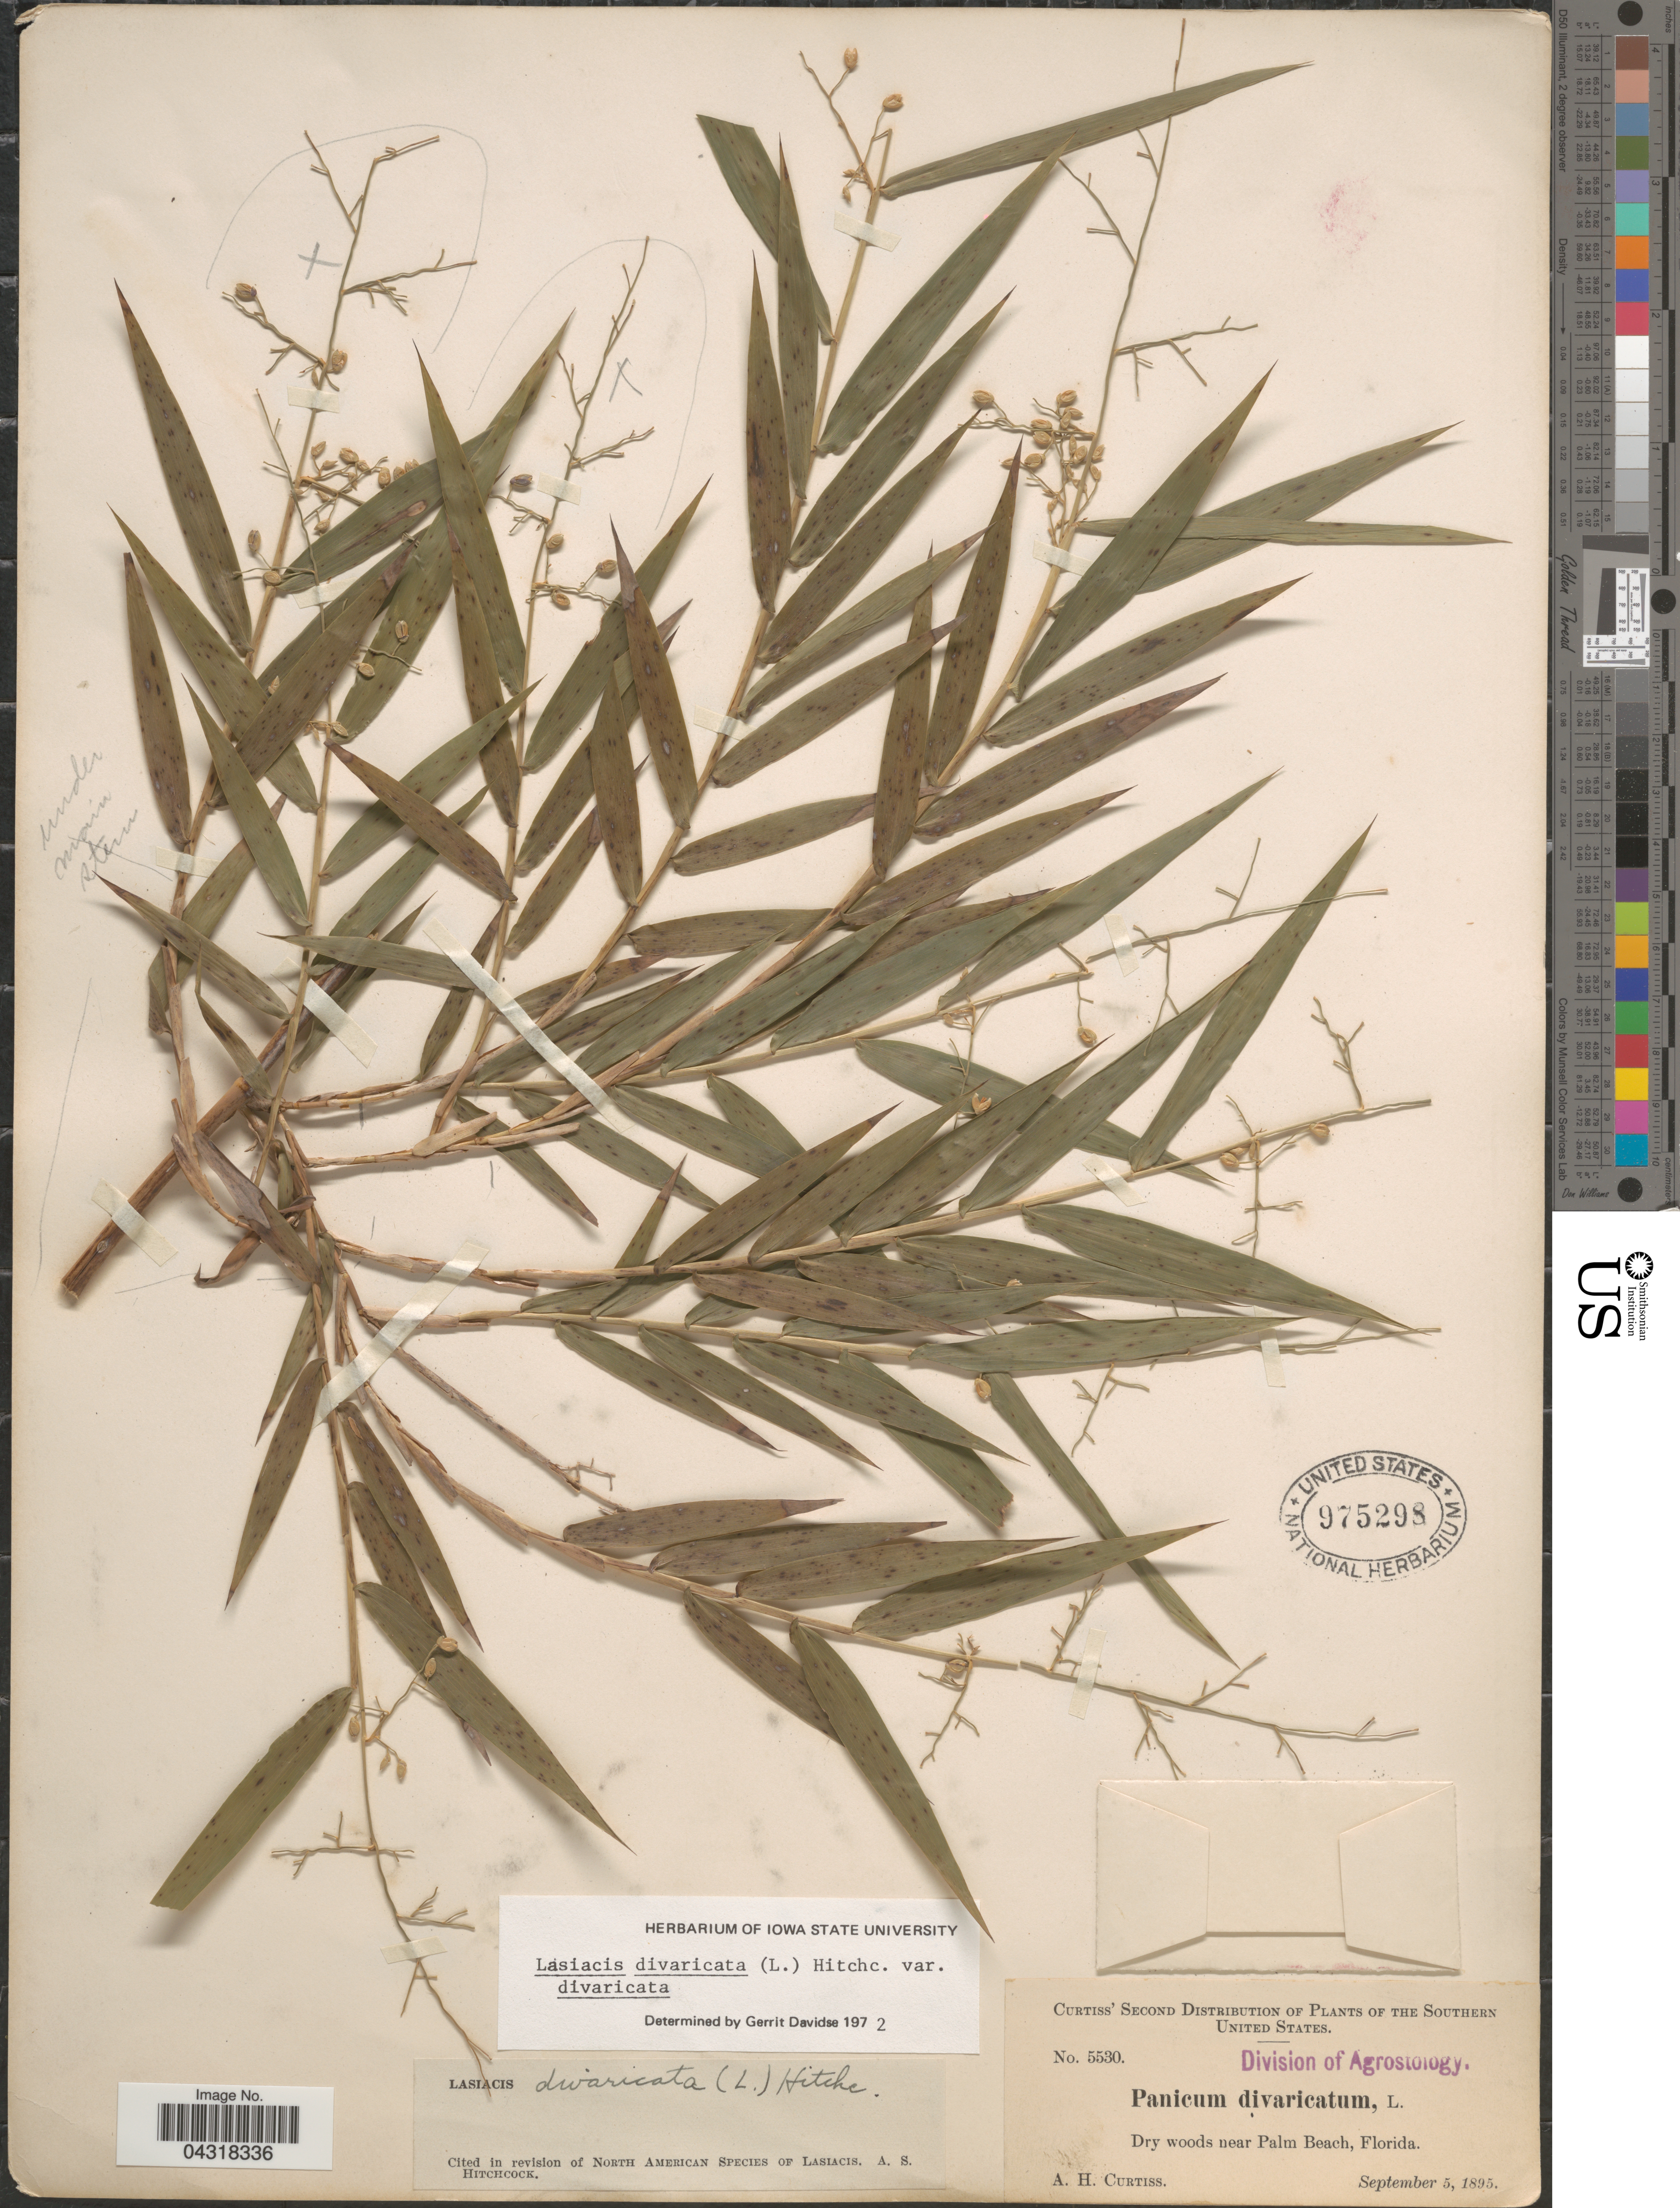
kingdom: Plantae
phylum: Tracheophyta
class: Liliopsida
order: Poales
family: Poaceae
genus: Lasiacis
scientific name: Lasiacis divaricata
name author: (L.) Hitchc.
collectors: A. H. Curtiss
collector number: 5530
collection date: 1895-09-05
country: United States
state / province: Florida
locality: The Southern United States. Dry woods near Palm Beach.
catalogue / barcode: US 975298